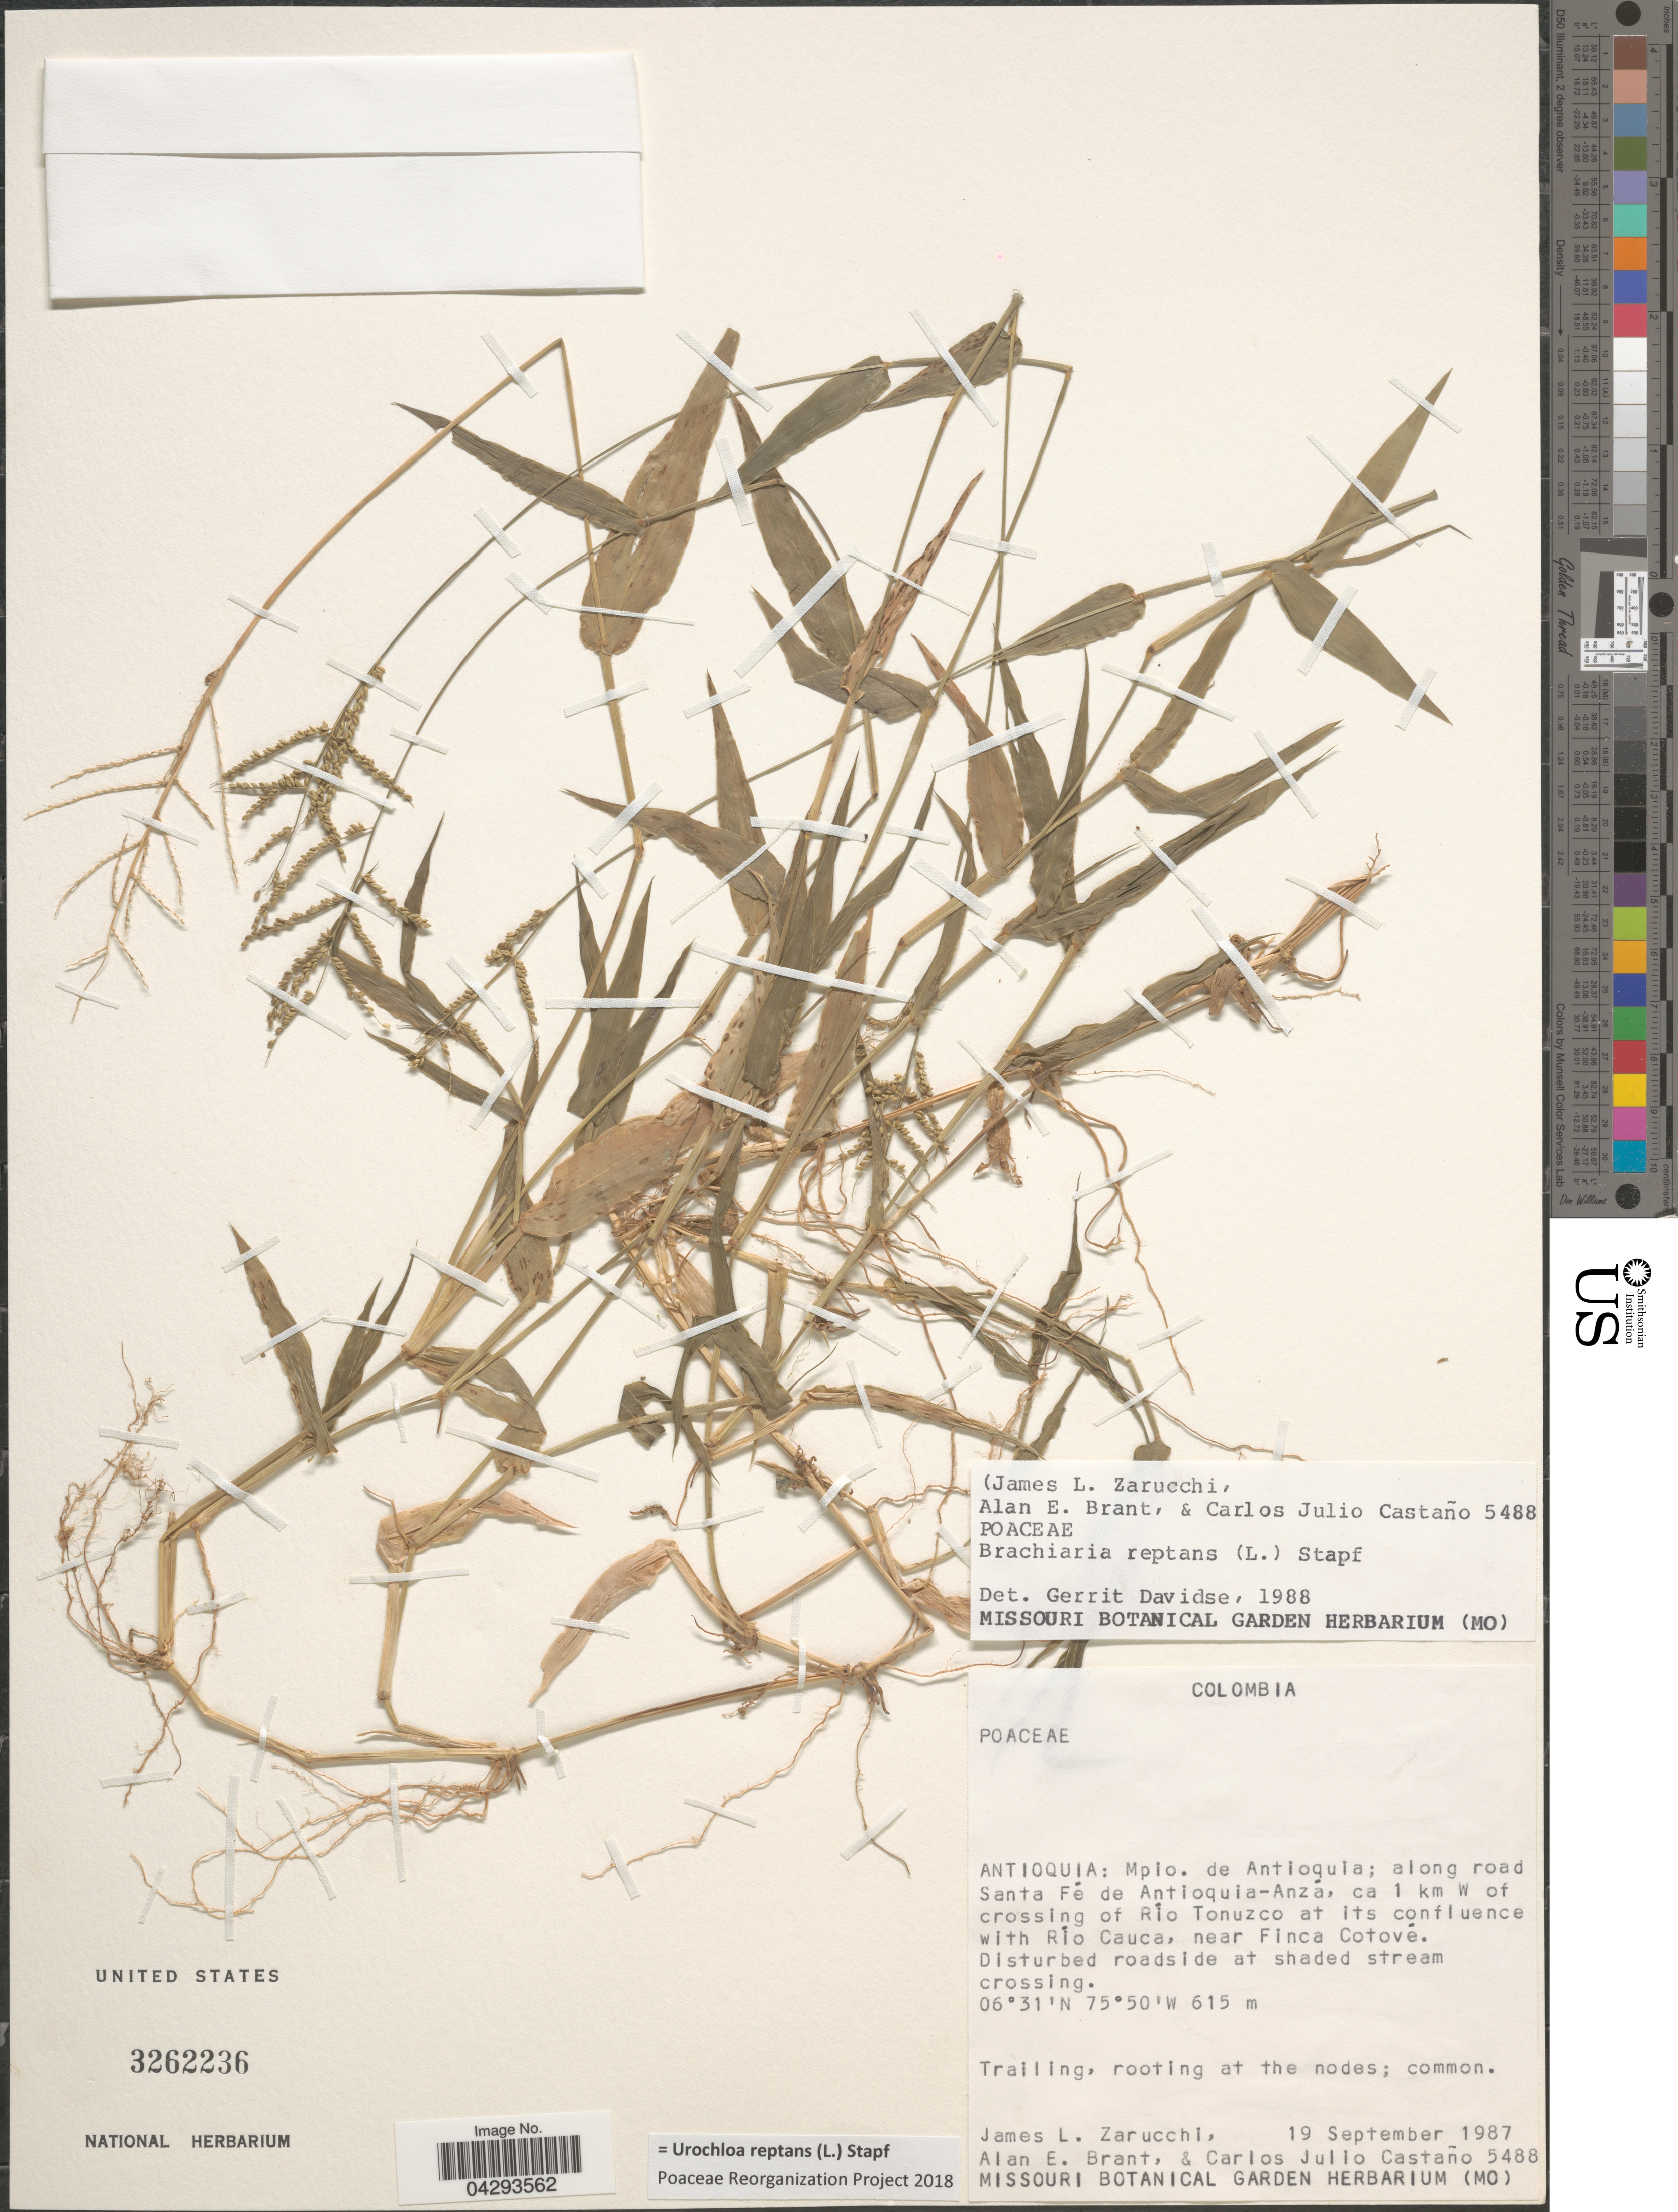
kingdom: Plantae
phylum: Tracheophyta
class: Liliopsida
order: Poales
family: Poaceae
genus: Urochloa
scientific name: Urochloa reptans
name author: (L.) Stapf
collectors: J. L. Zarucchi, A. Brant & C. Castano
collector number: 5488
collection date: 1987-09-19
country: Colombia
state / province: Antioquia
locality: Mpio. de Antioquia; along road Santa Fé de Antioquia-Anzá, ca 1 km W of crossing of Río Tonuzco at its confluence with Río Cauca, near Finca Cotové.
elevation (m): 615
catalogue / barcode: US 3262236